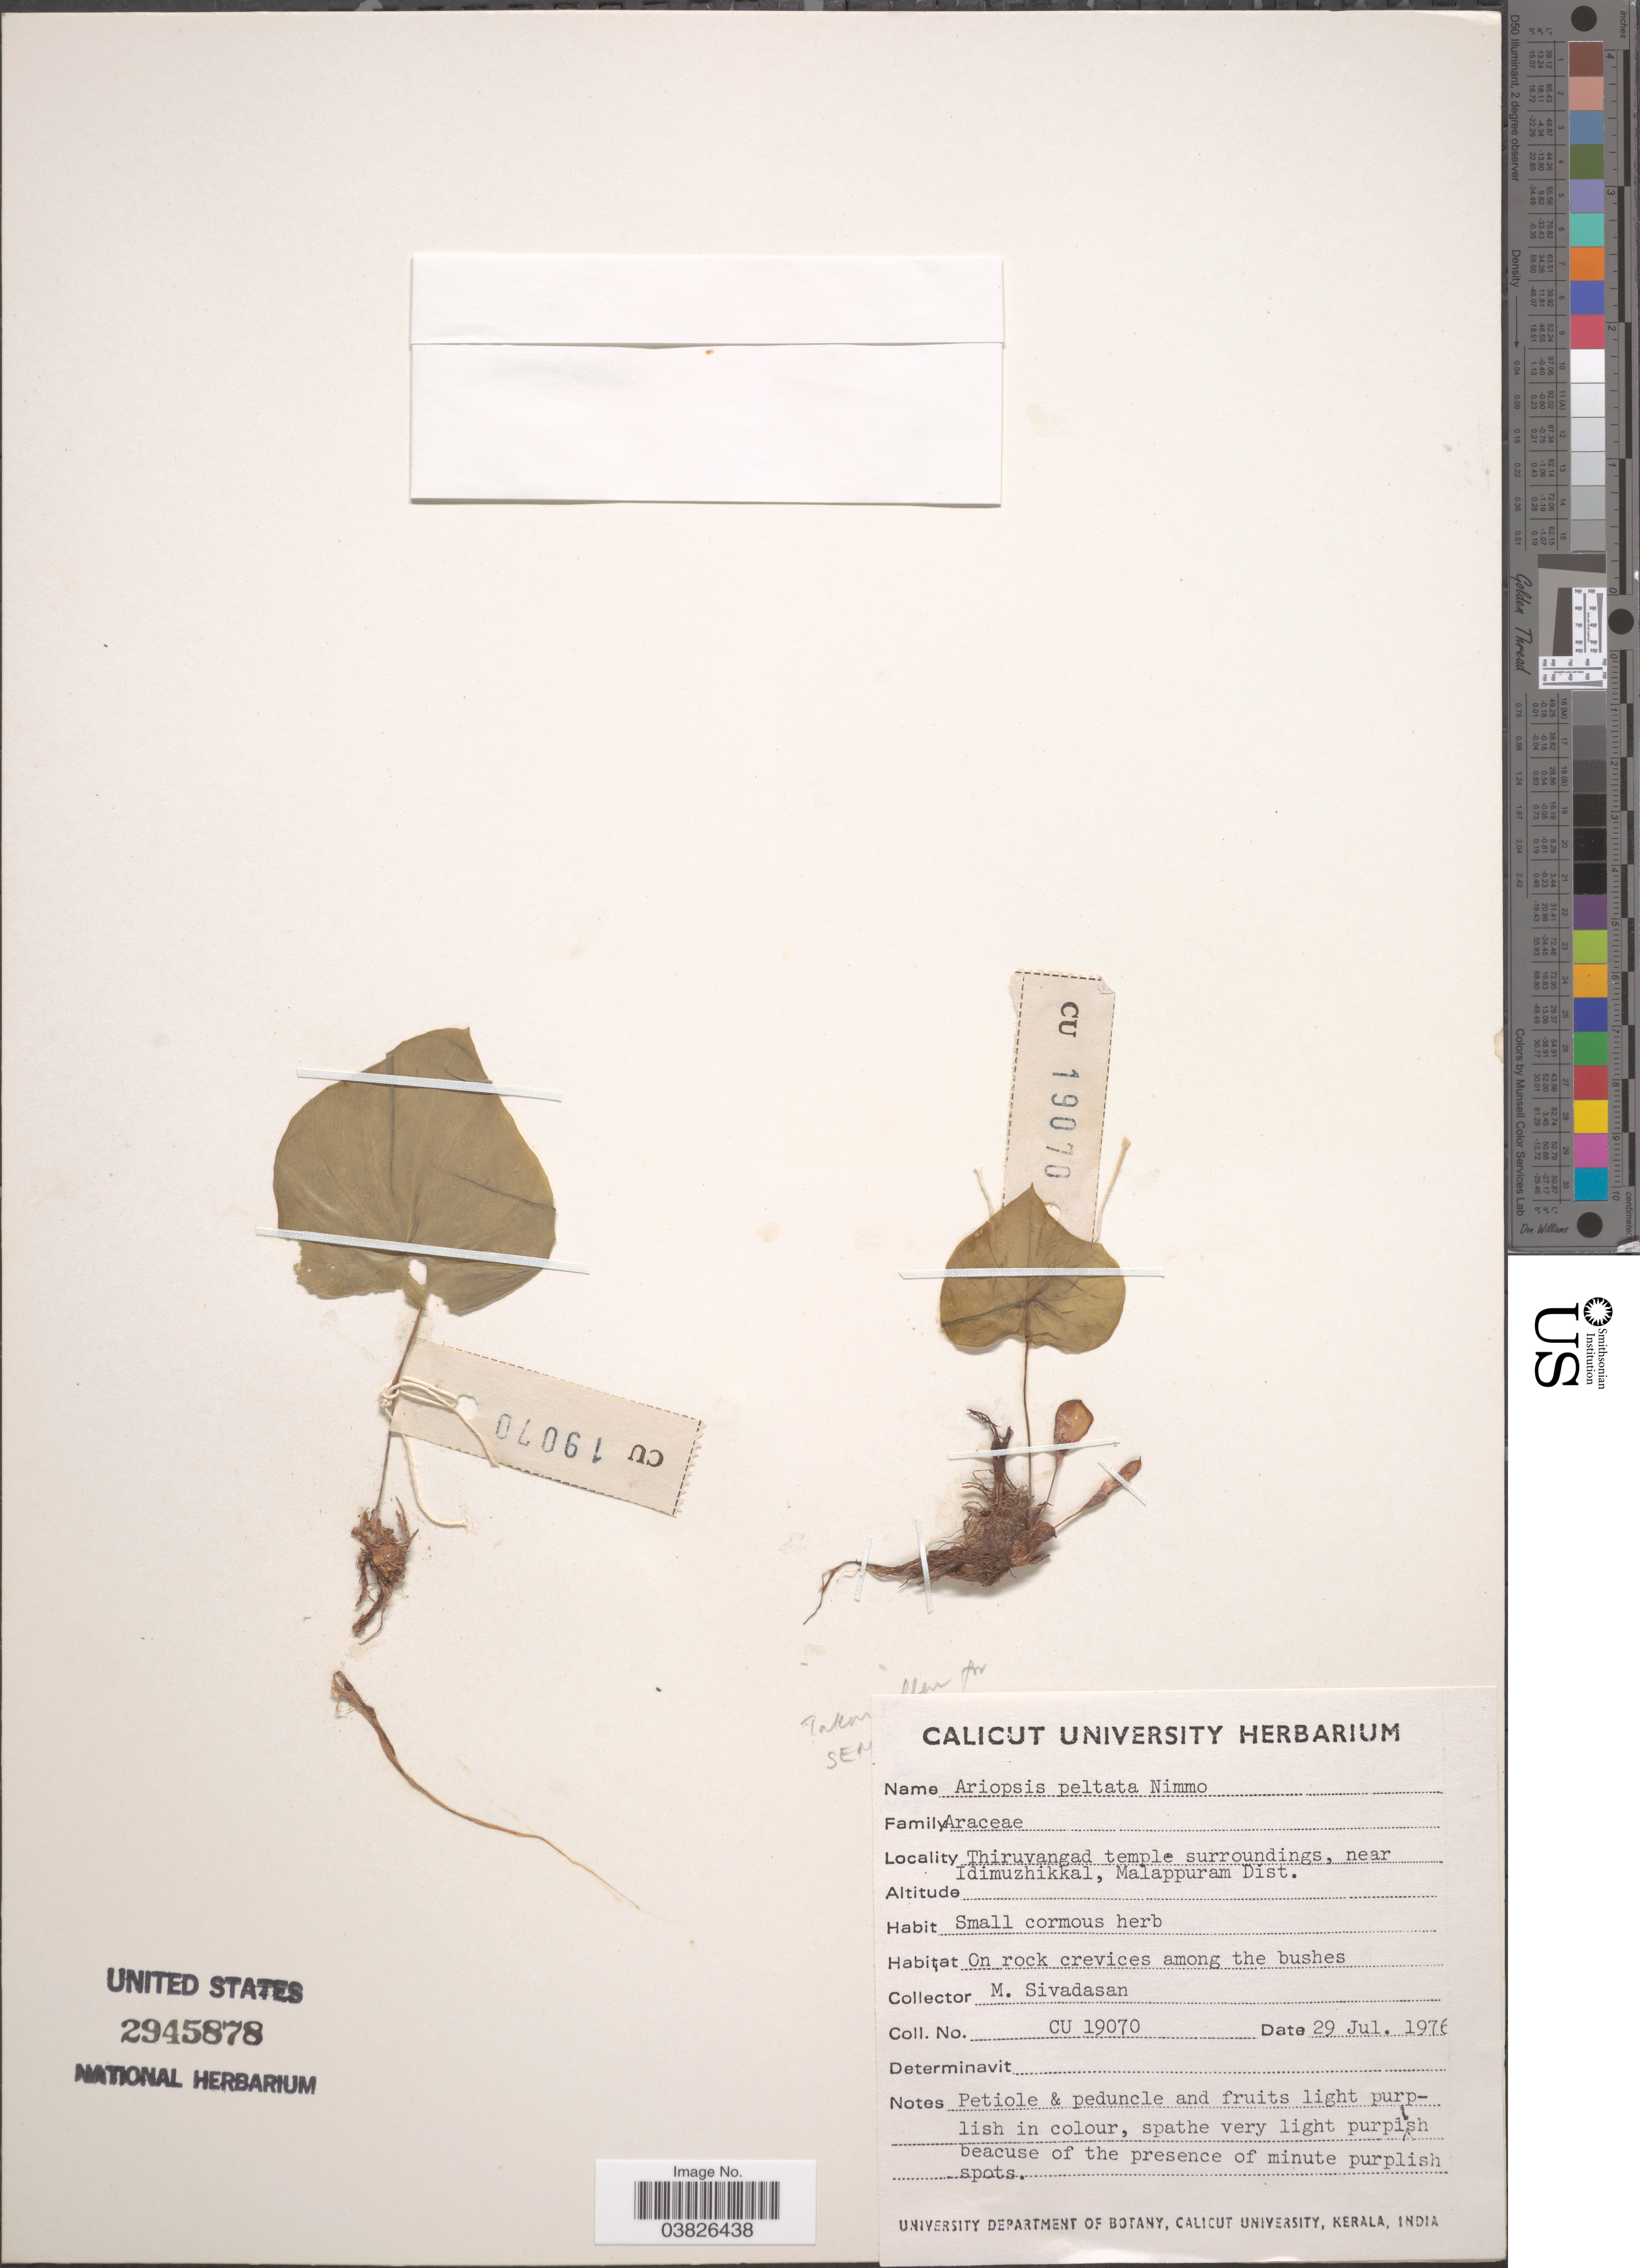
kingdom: Plantae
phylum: Tracheophyta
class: Liliopsida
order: Alismatales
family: Araceae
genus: Ariopsis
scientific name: Ariopsis peltata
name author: Nimmo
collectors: M. Sivadasan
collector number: Cu19070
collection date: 1976-07-29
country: India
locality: Thiruvangad temple surroundings, near Idimuzhikkal, Malappuram Dist.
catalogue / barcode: US 2945878